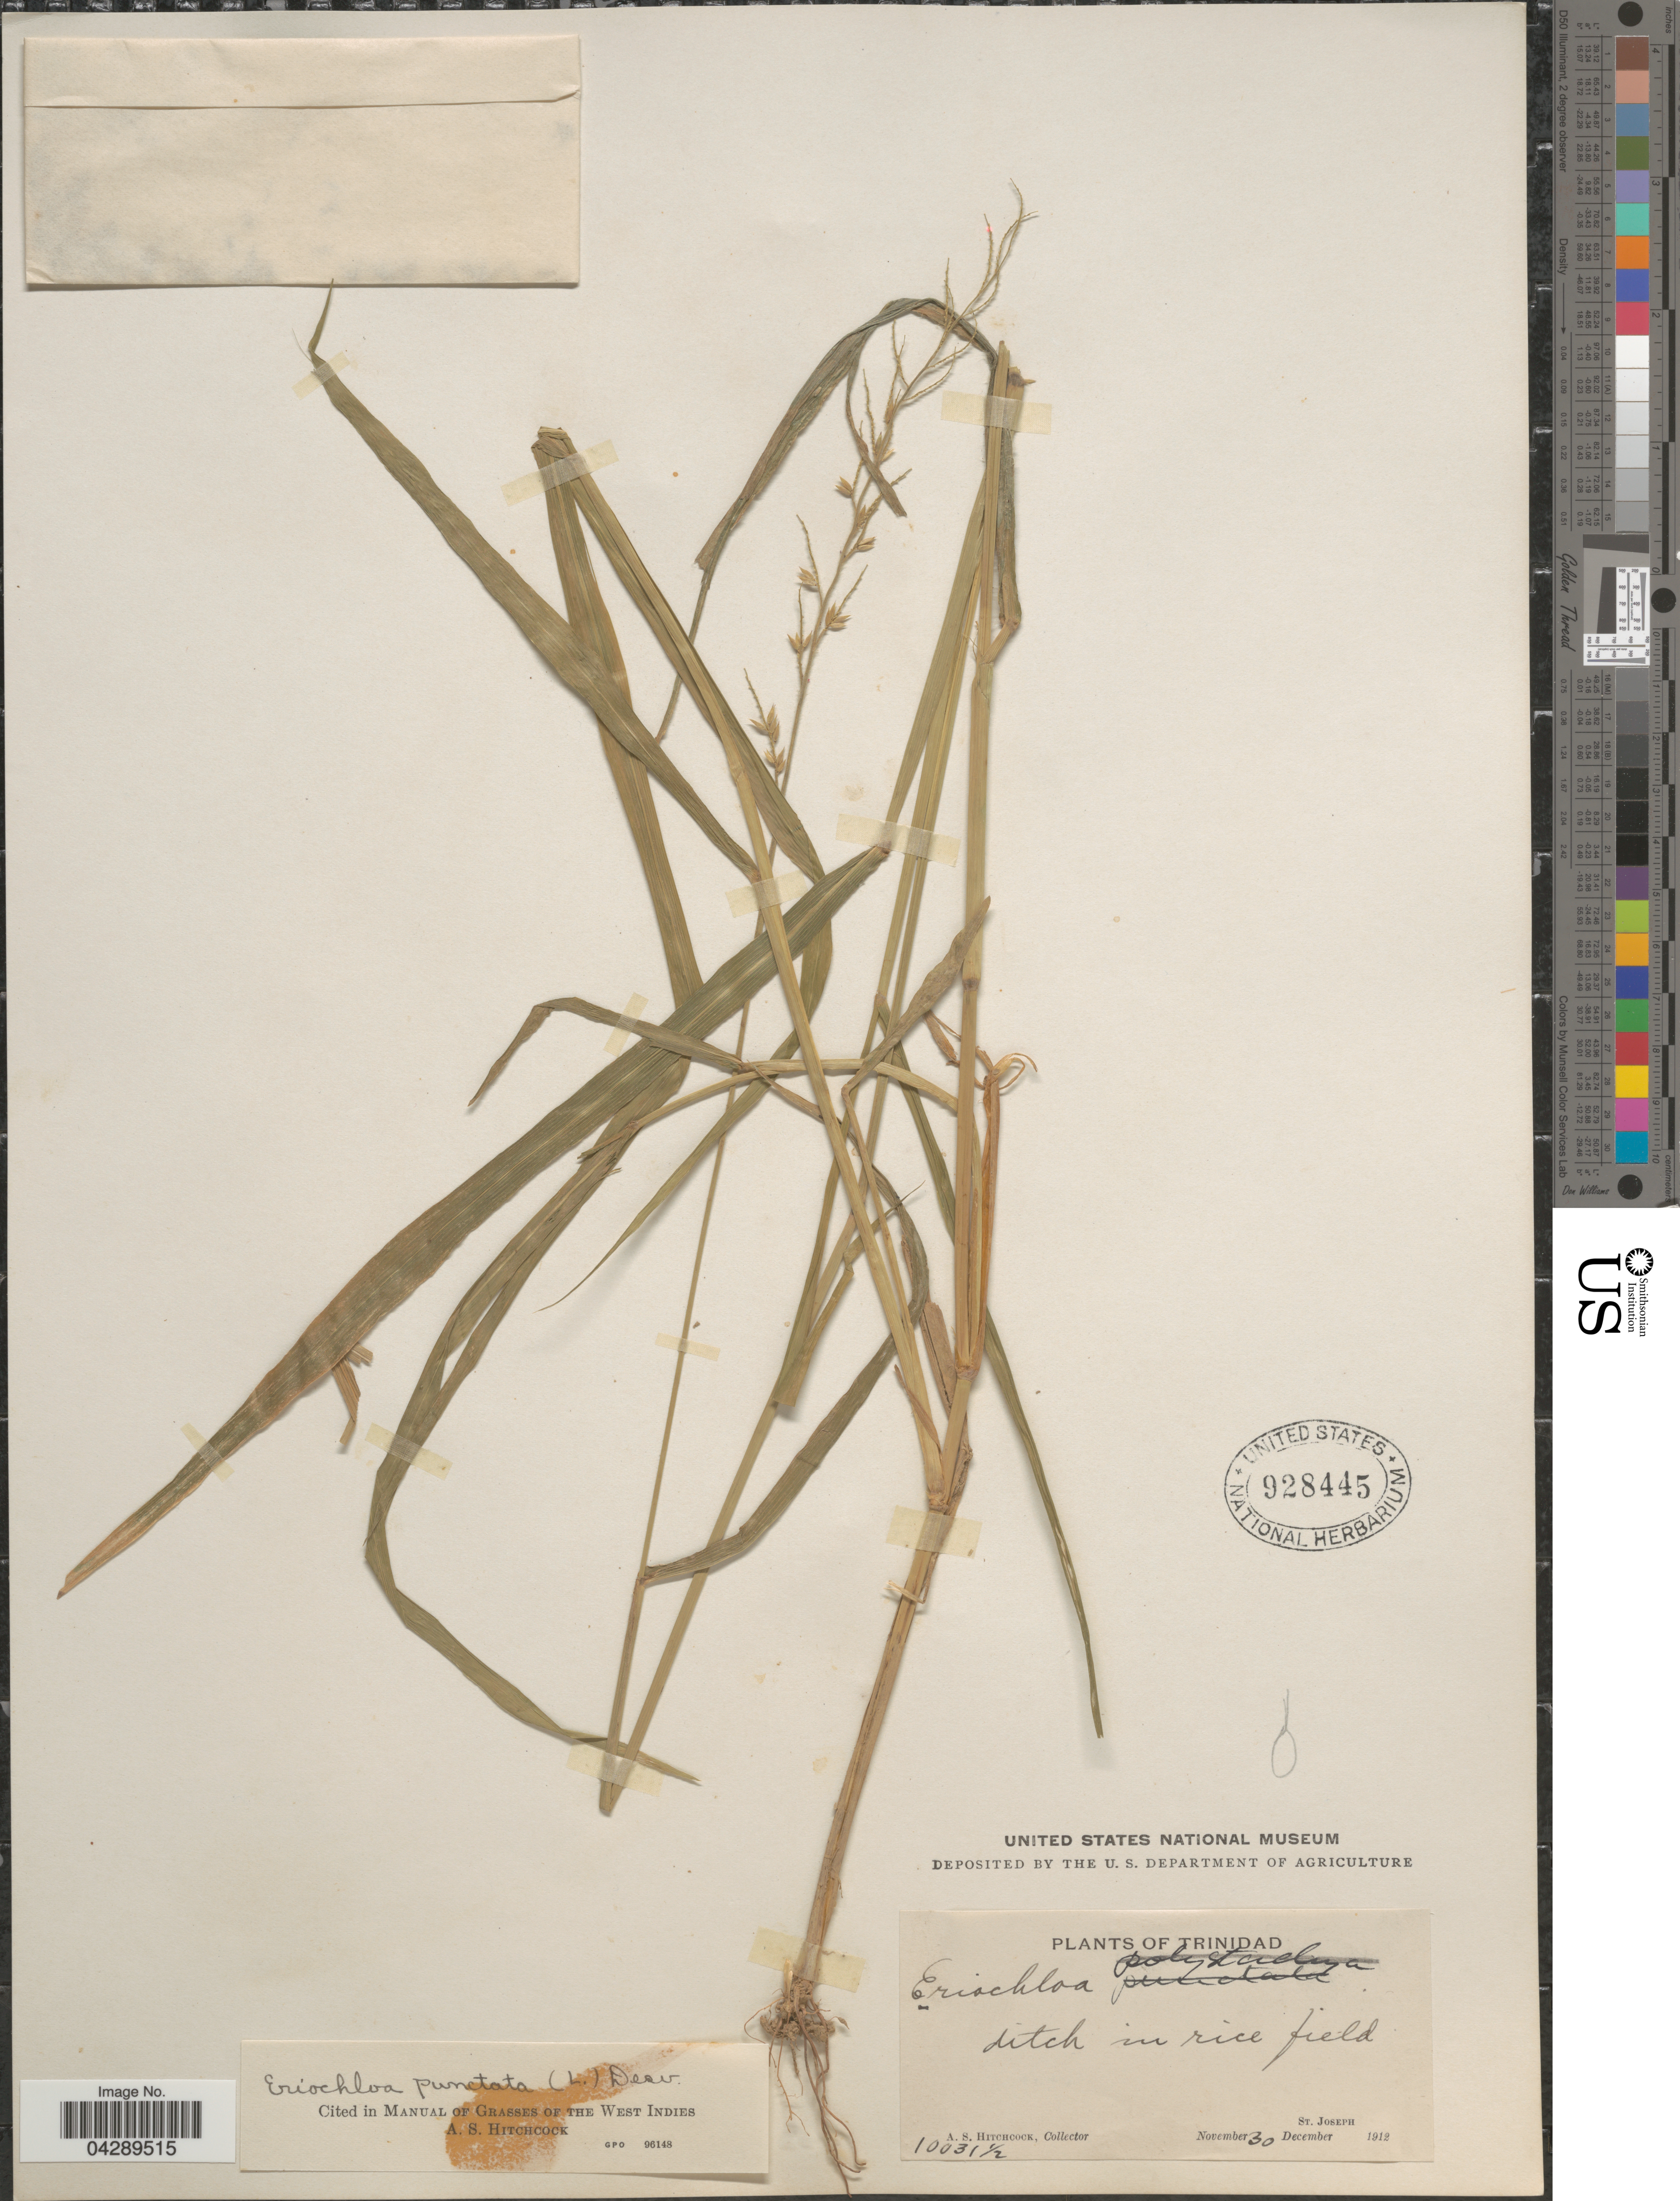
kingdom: Plantae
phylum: Tracheophyta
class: Liliopsida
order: Poales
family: Poaceae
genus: Eriochloa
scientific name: Eriochloa punctata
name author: (L.) Desv. ex Ham.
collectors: A. S. Hitchcock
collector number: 10031½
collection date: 1912-11-30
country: Trinidad and Tobago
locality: Trinidad. Ditch in rice field. St. Joseph.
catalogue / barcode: US 928445